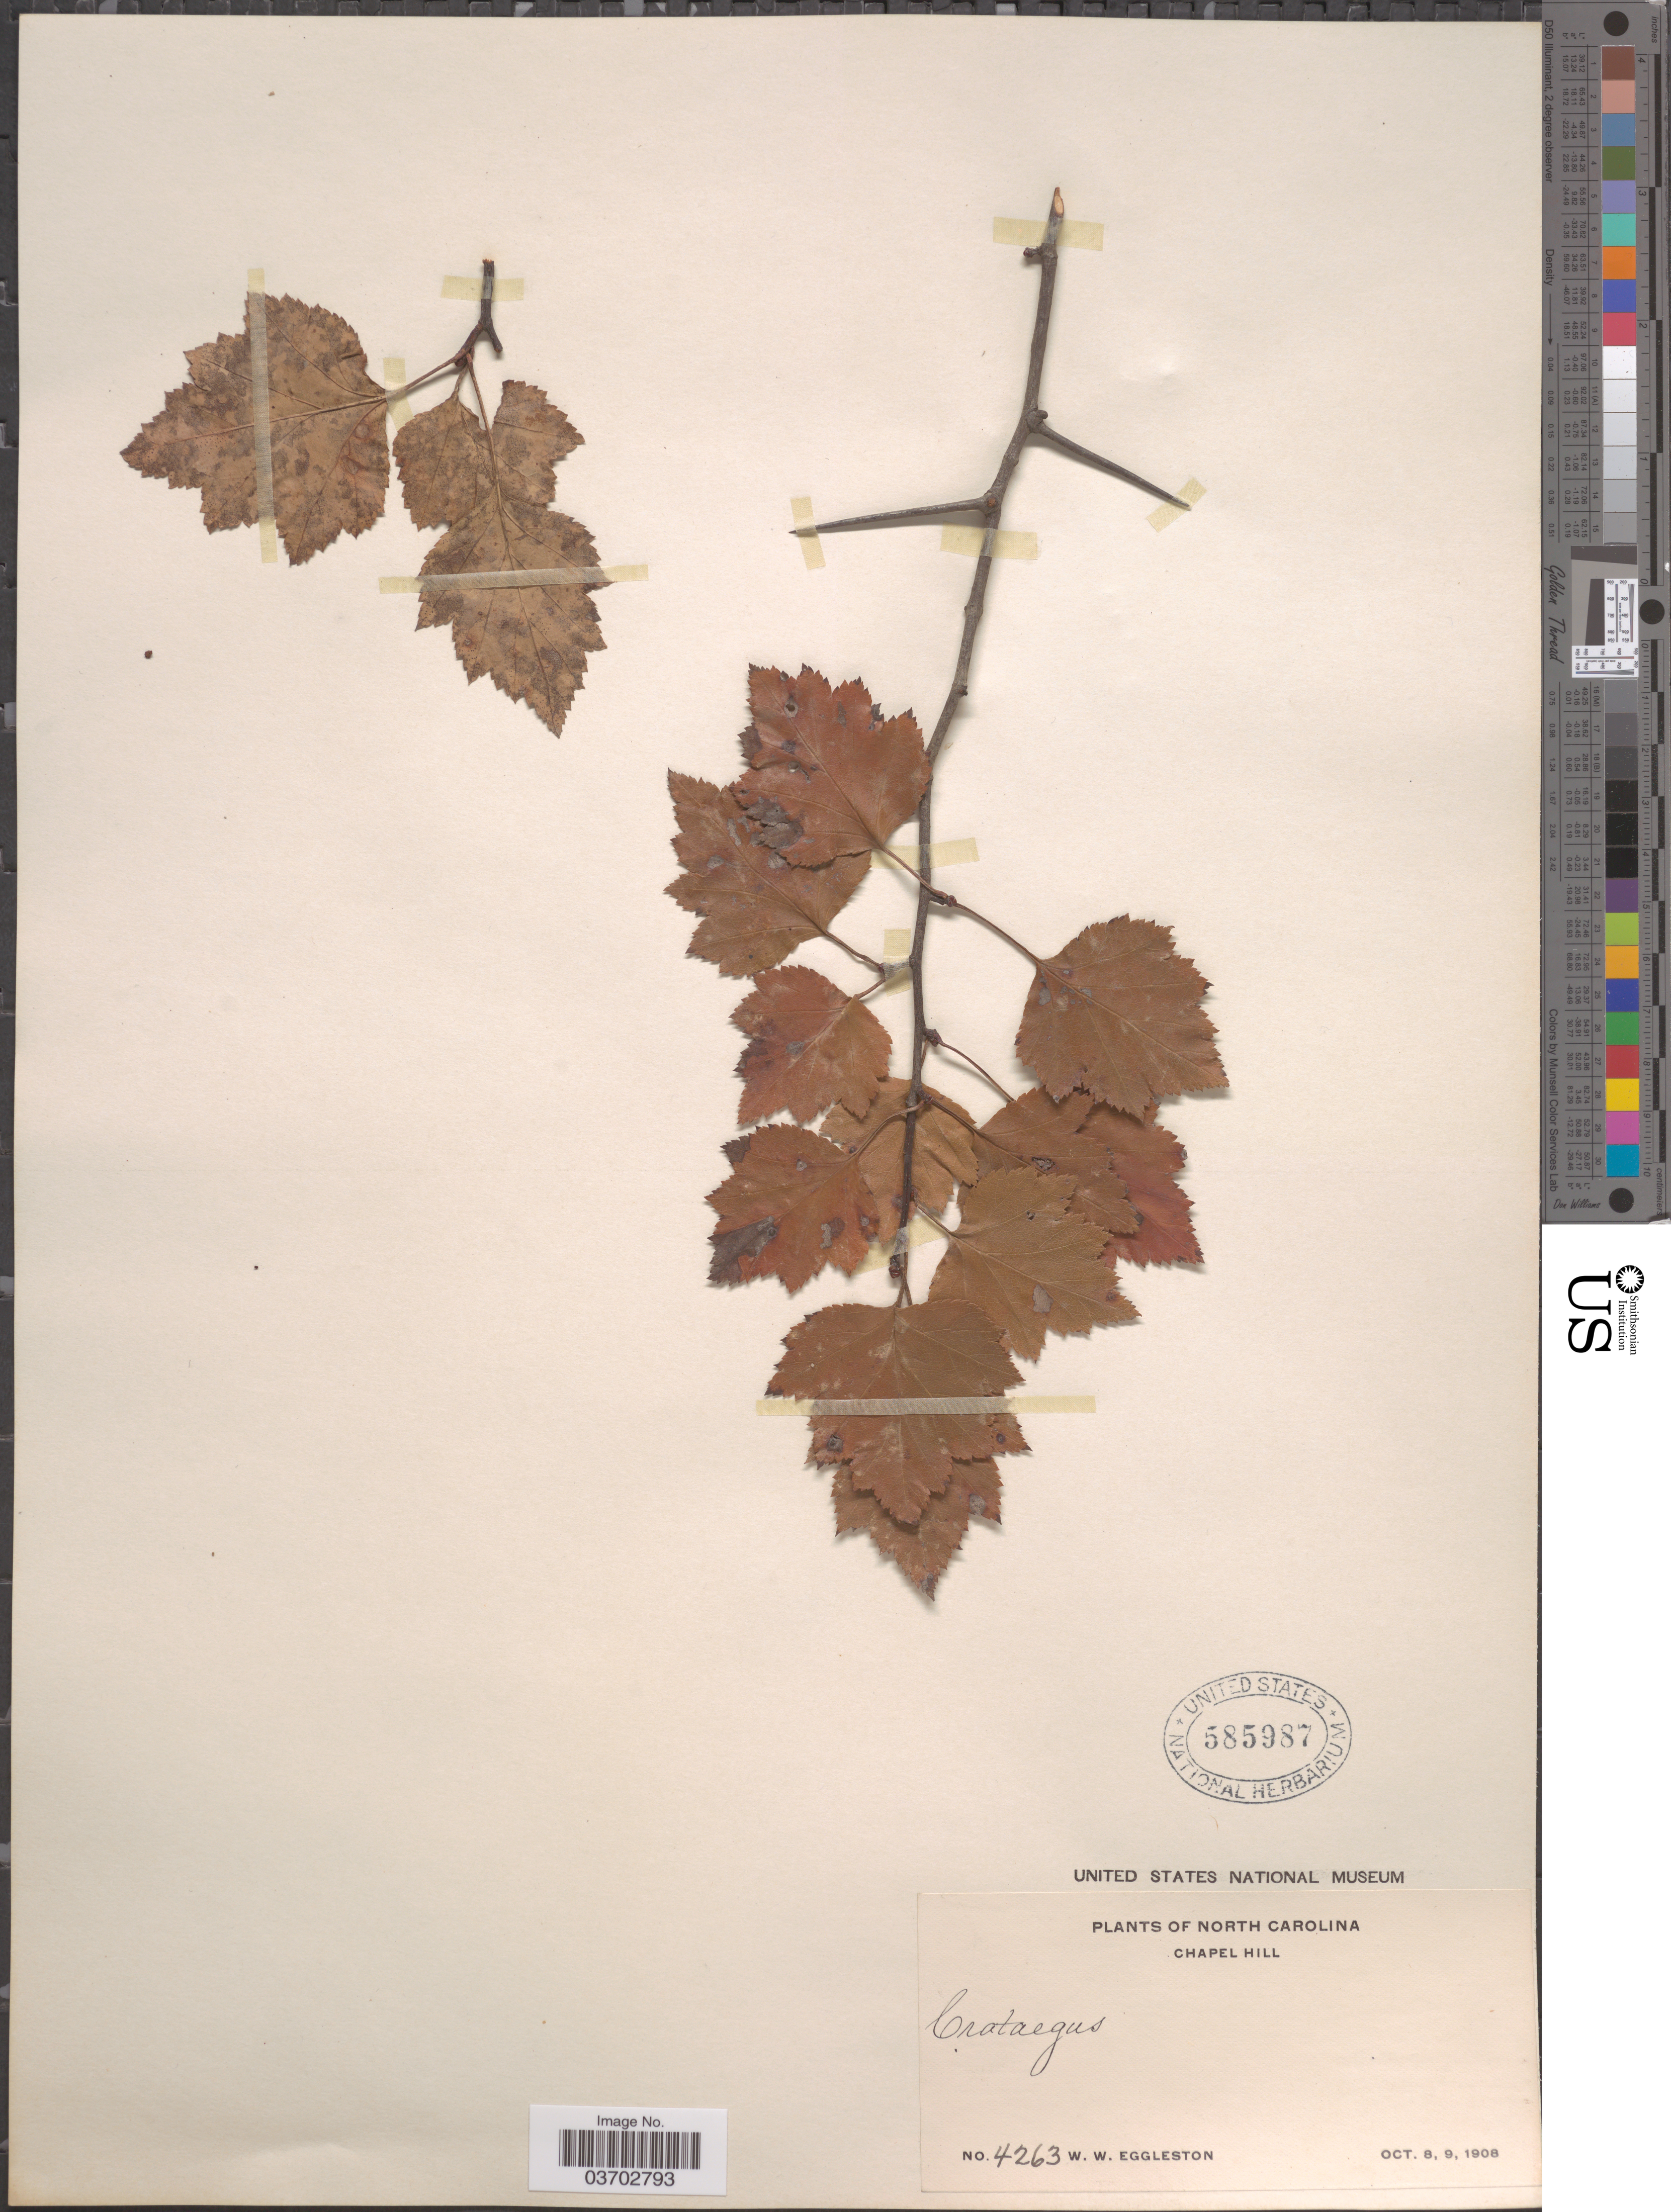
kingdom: Plantae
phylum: Tracheophyta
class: Magnoliopsida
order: Rosales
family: Rosaceae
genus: Crataegus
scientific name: Crataegus sp.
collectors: W. W. Eggleston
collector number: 4263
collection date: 1908-10-08/1908-10-09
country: United States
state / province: North Carolina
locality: Chapel Hill.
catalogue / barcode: US 585987